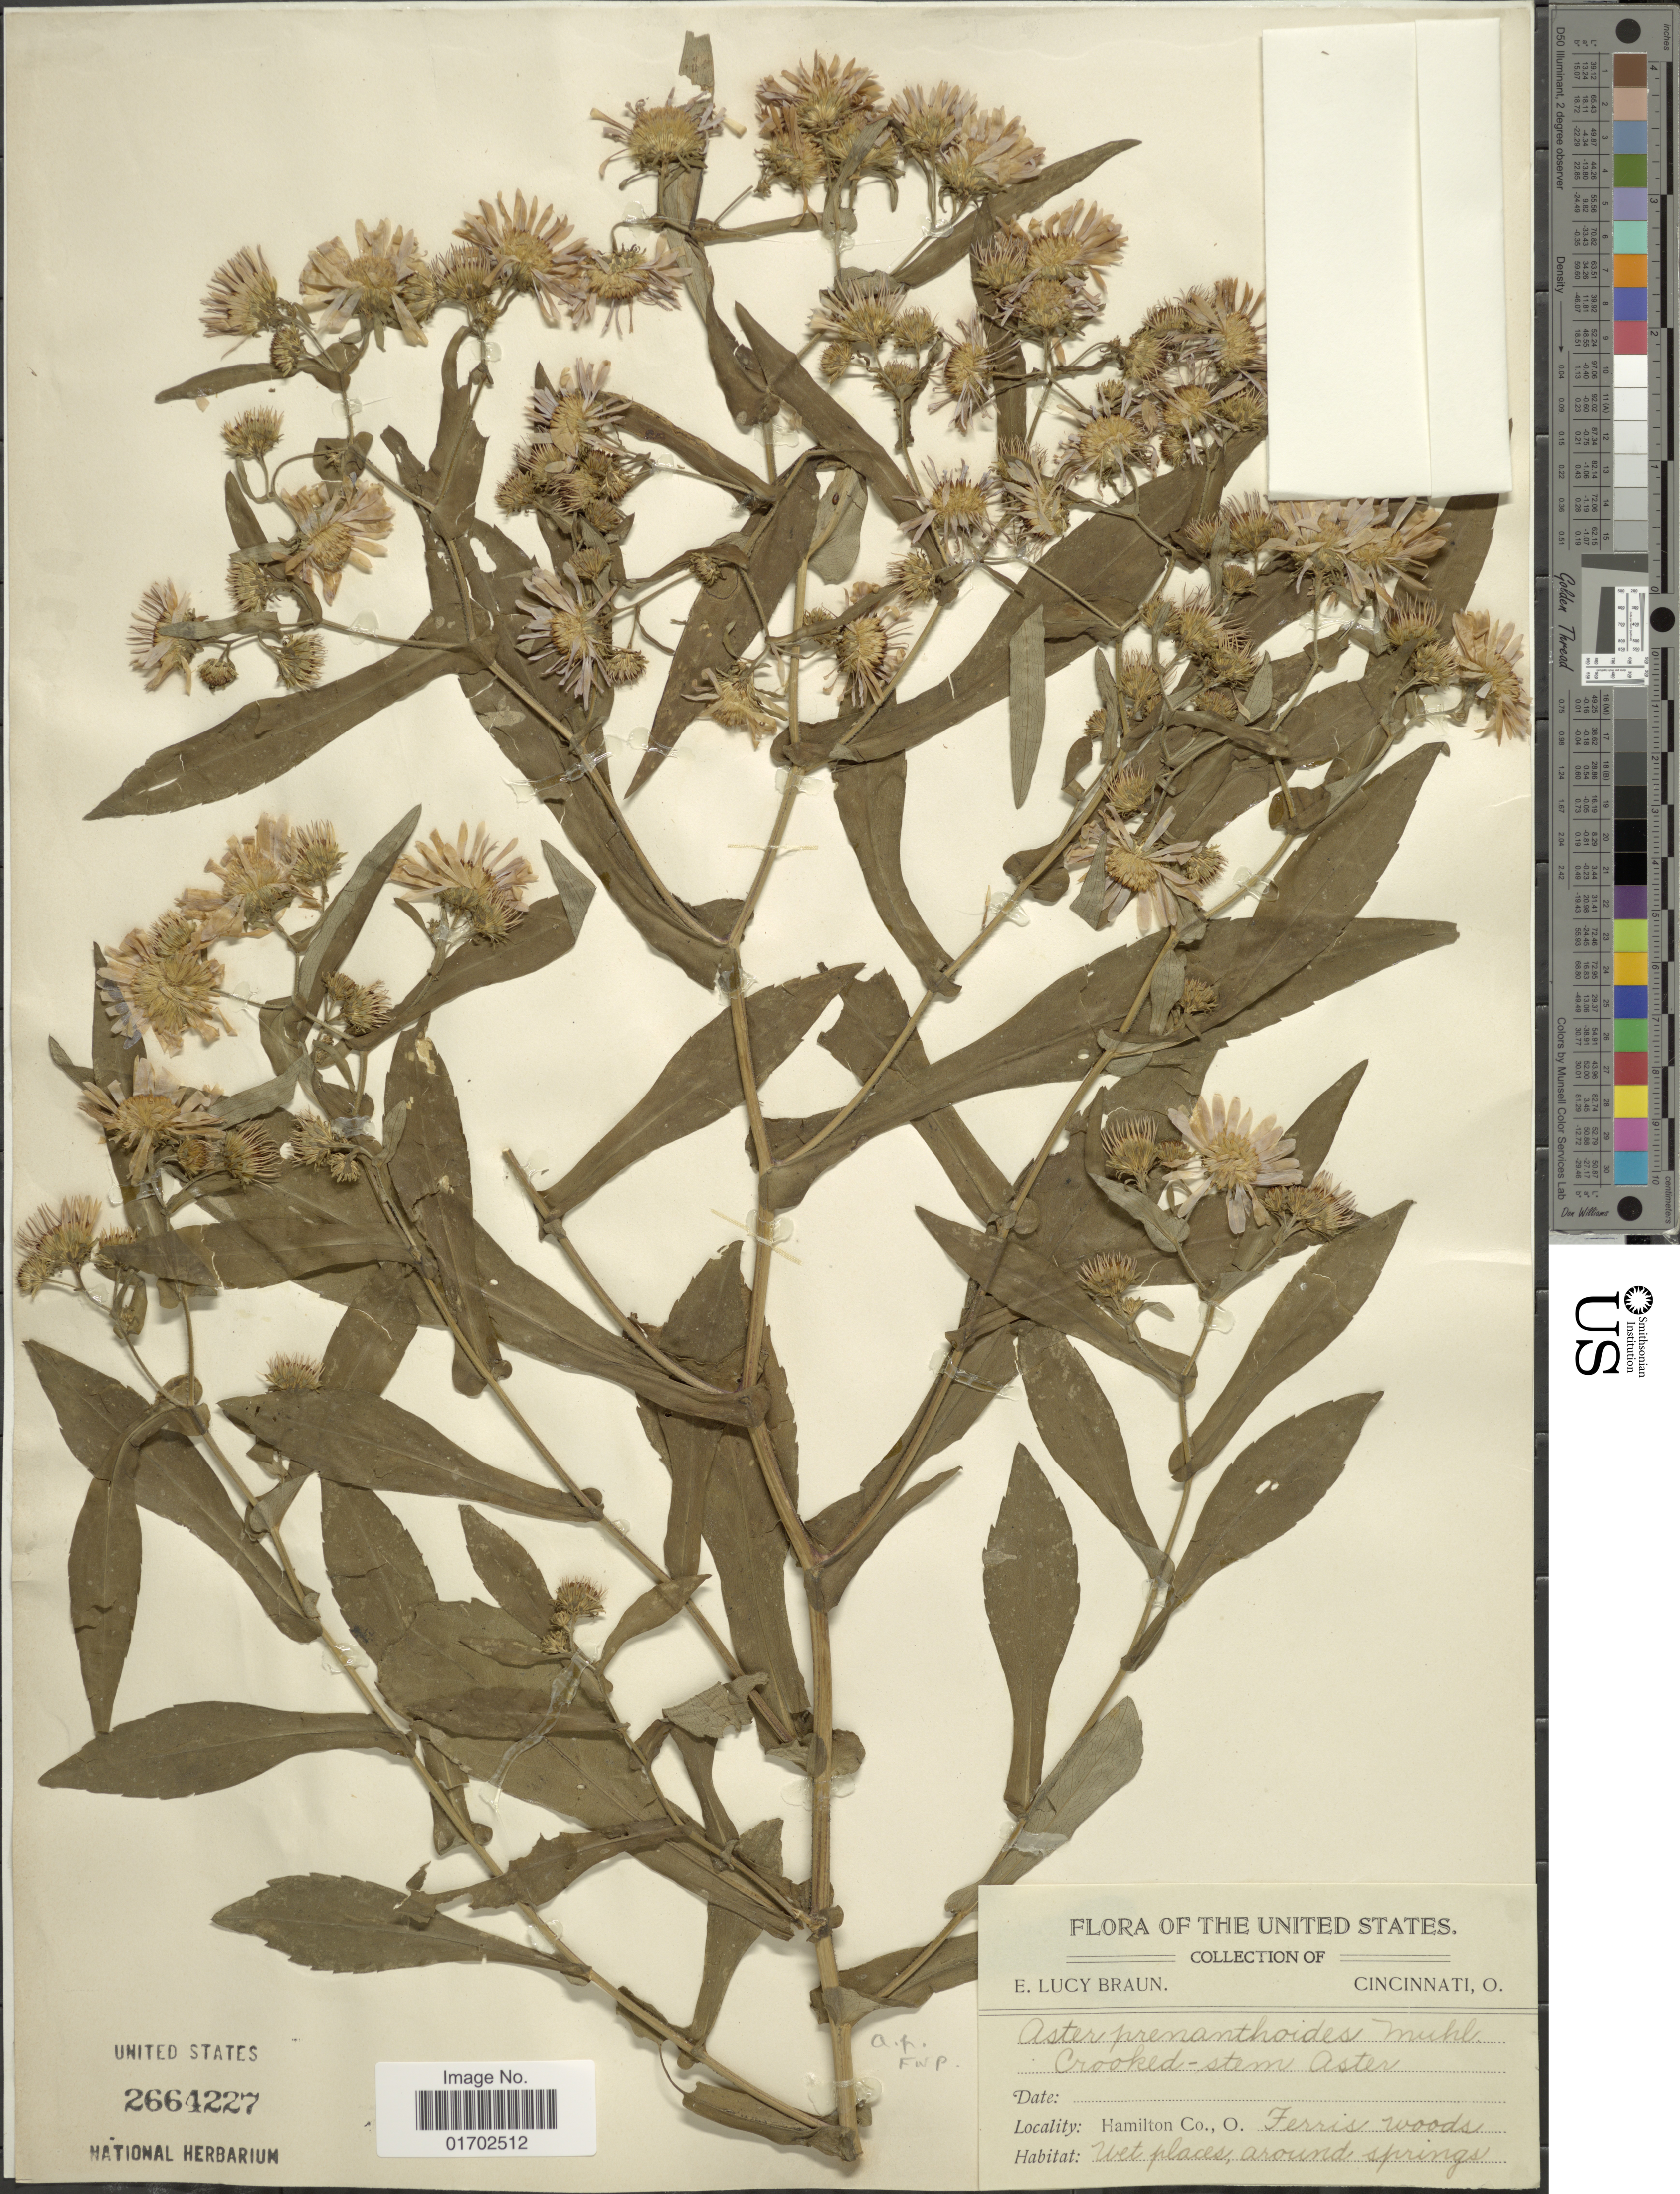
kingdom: Plantae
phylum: Tracheophyta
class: Magnoliopsida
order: Asterales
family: Asteraceae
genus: Symphyotrichum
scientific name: Symphyotrichum prenanthoides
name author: (Muhl. ex Willd.) G.L. Nesom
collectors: E. L. Braun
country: United States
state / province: Ohio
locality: Hamilton Co., O. Ferris woods.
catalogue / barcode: US 2664227